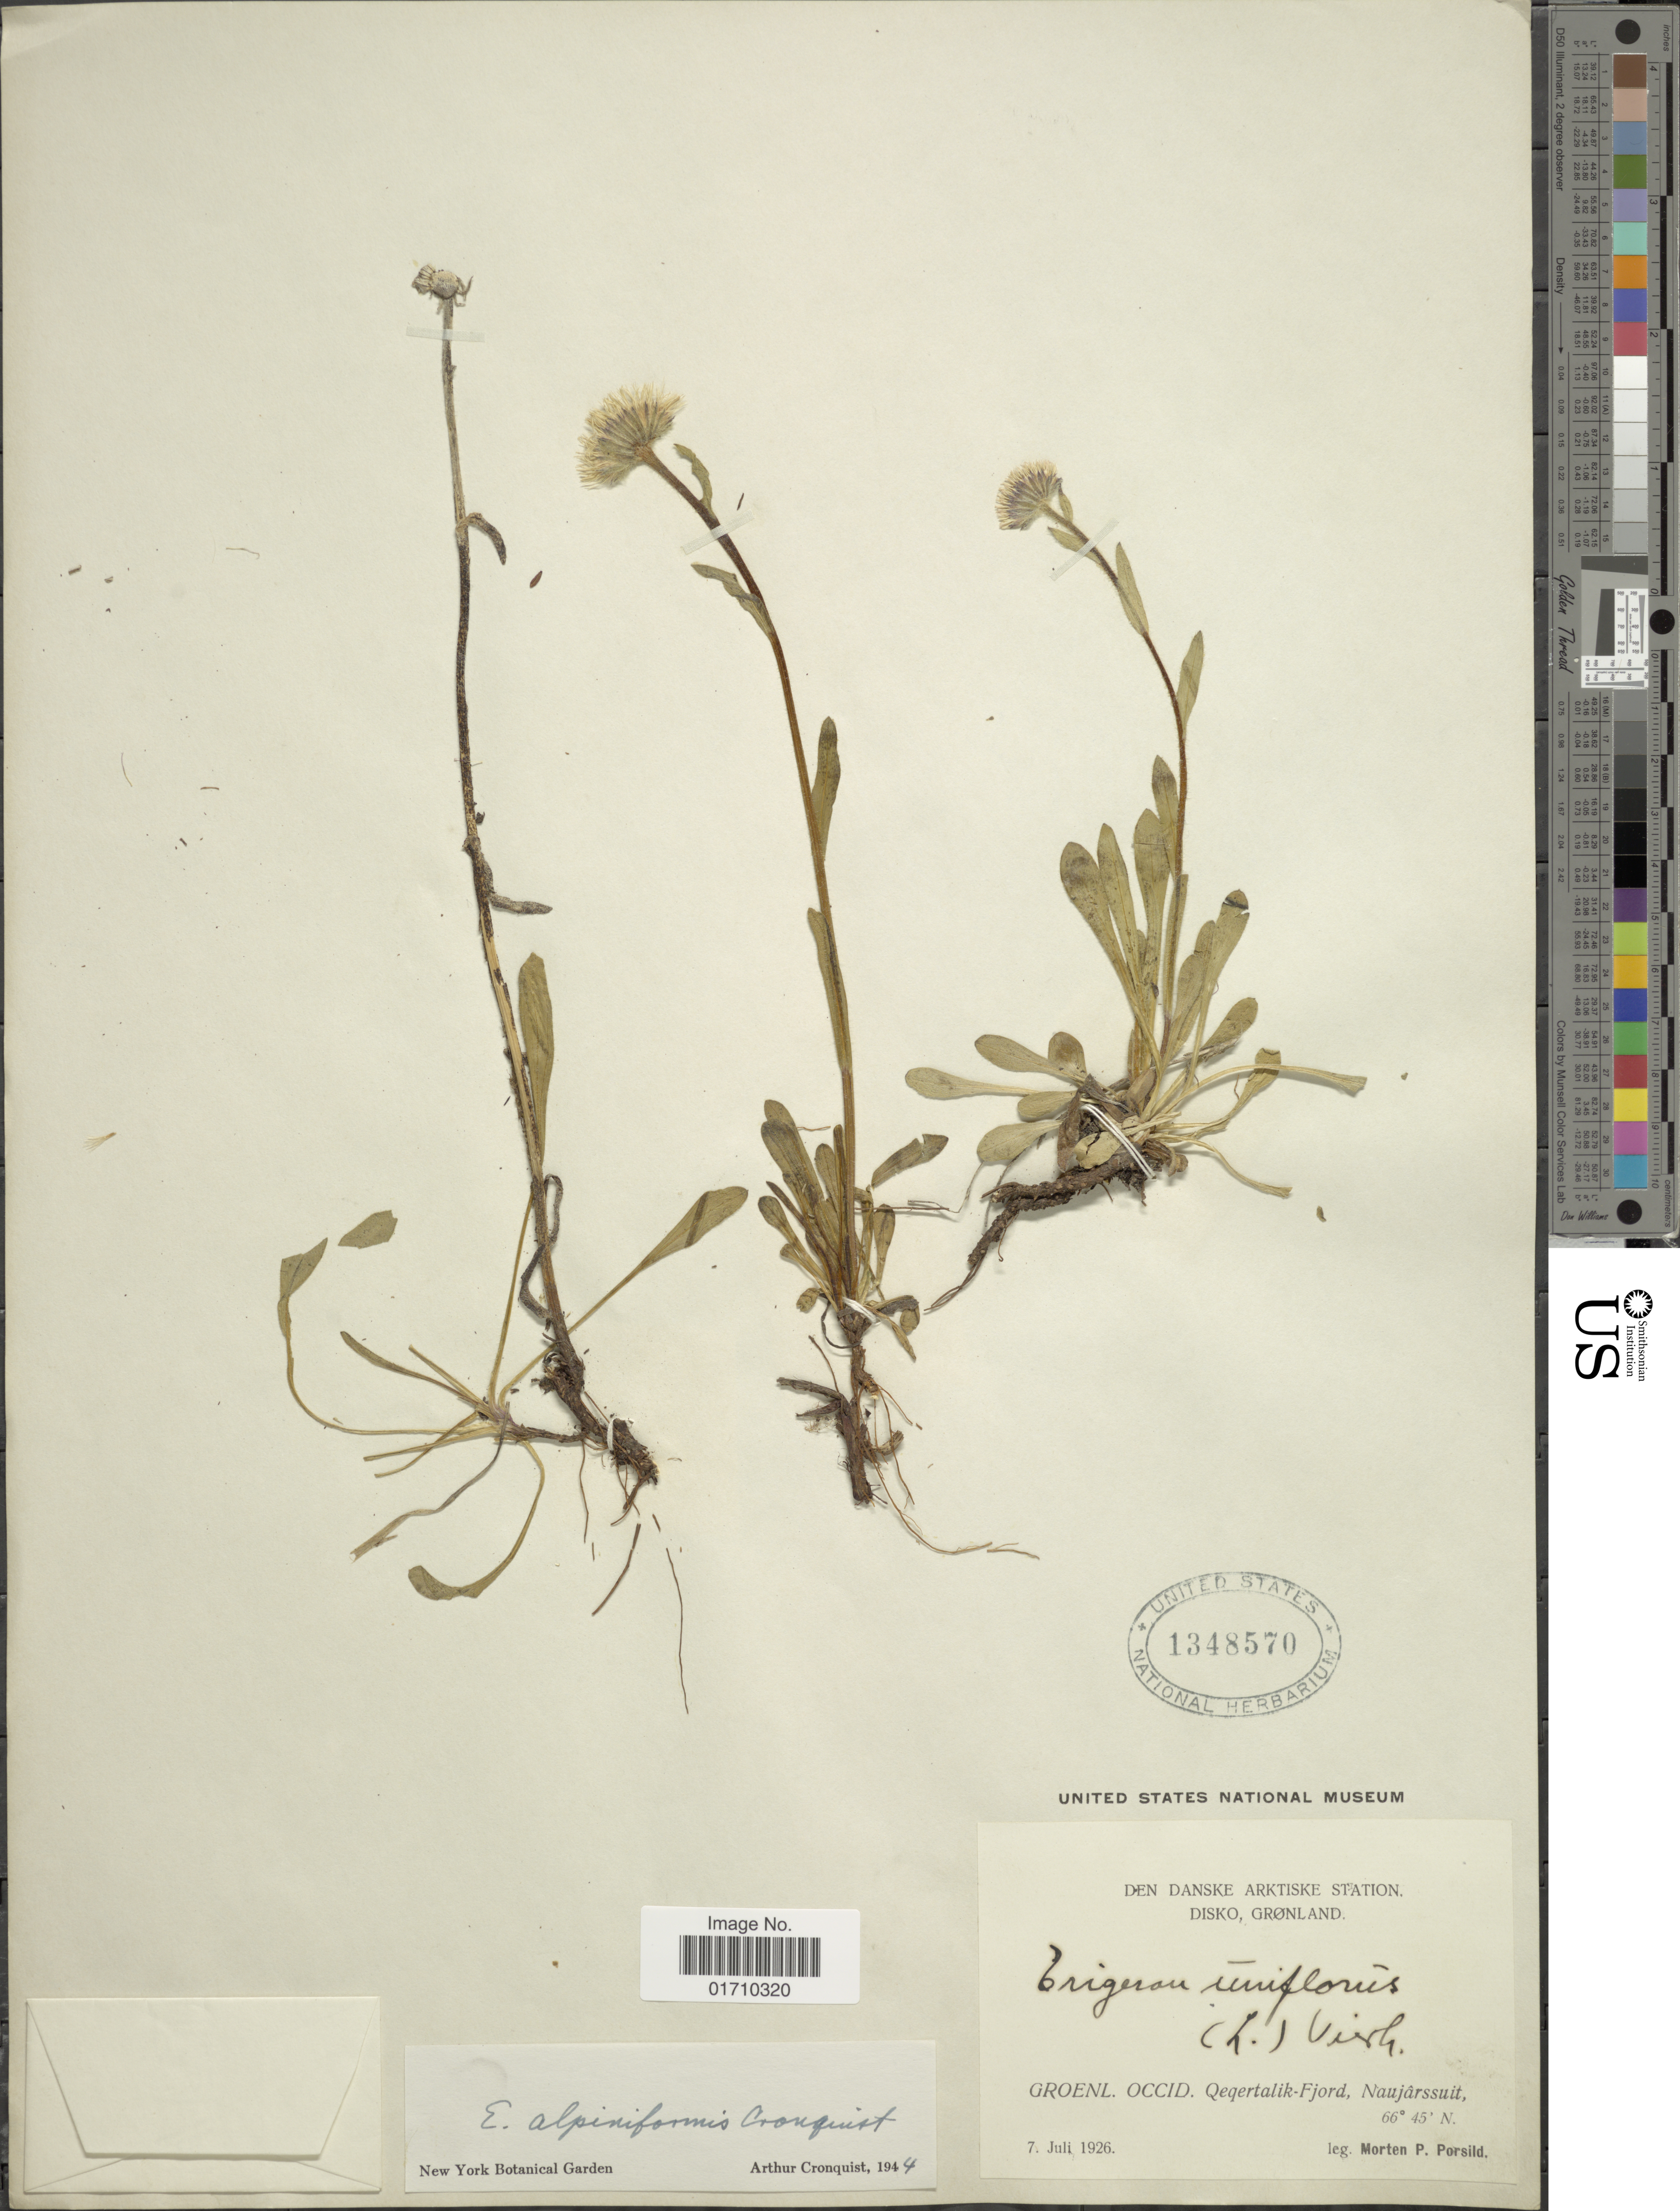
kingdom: Plantae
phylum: Tracheophyta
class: Magnoliopsida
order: Asterales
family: Asteraceae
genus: Erigeron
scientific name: Erigeron alpiniformis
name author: Cronq.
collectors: M. P. Porsild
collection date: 1926-07-07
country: Greenland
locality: Den Danske Arktiske Station, Disko, Groenl. Occid. Qeqertalik-Fjord, Naujârssuit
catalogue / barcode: US 1348570